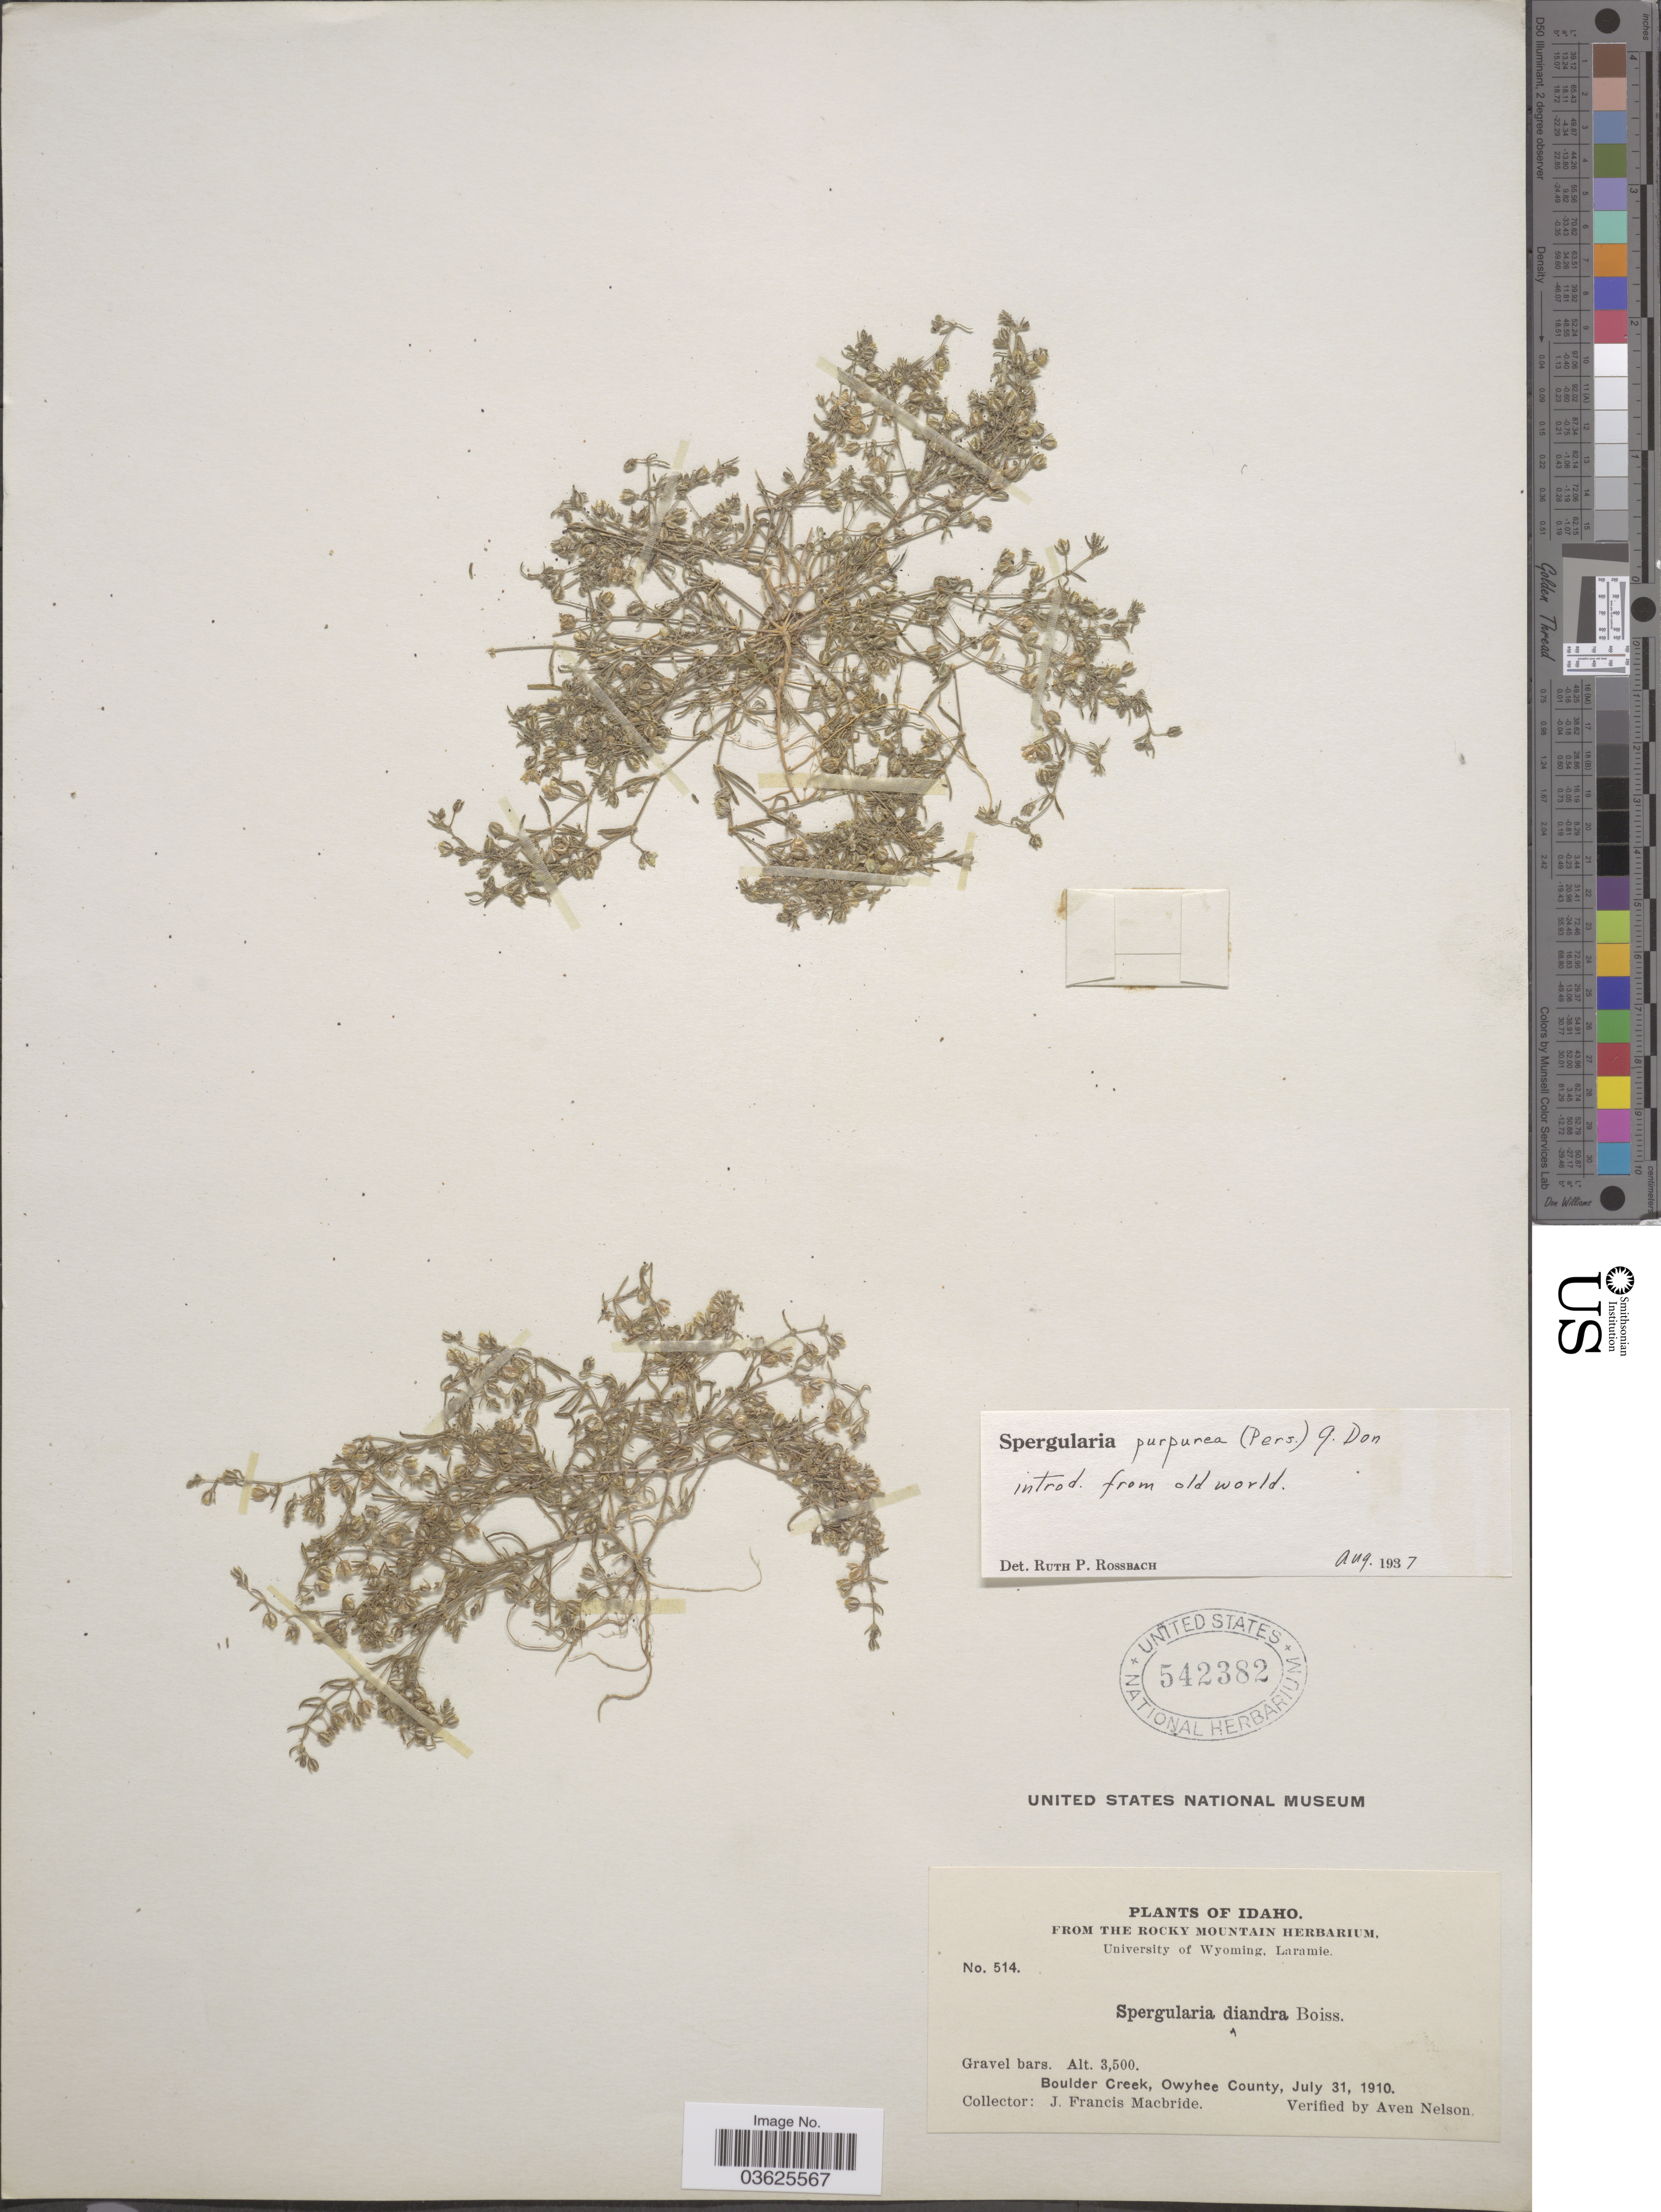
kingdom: Plantae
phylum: Tracheophyta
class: Magnoliopsida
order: Caryophyllales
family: Caryophyllaceae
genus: Spergularia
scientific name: Spergularia purpurea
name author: (Pers.) G. Don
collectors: J. F. Macbride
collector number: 514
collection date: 1910-07-31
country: United States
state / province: Idaho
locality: Boulder Creek, Owyhee County.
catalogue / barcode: US 542382